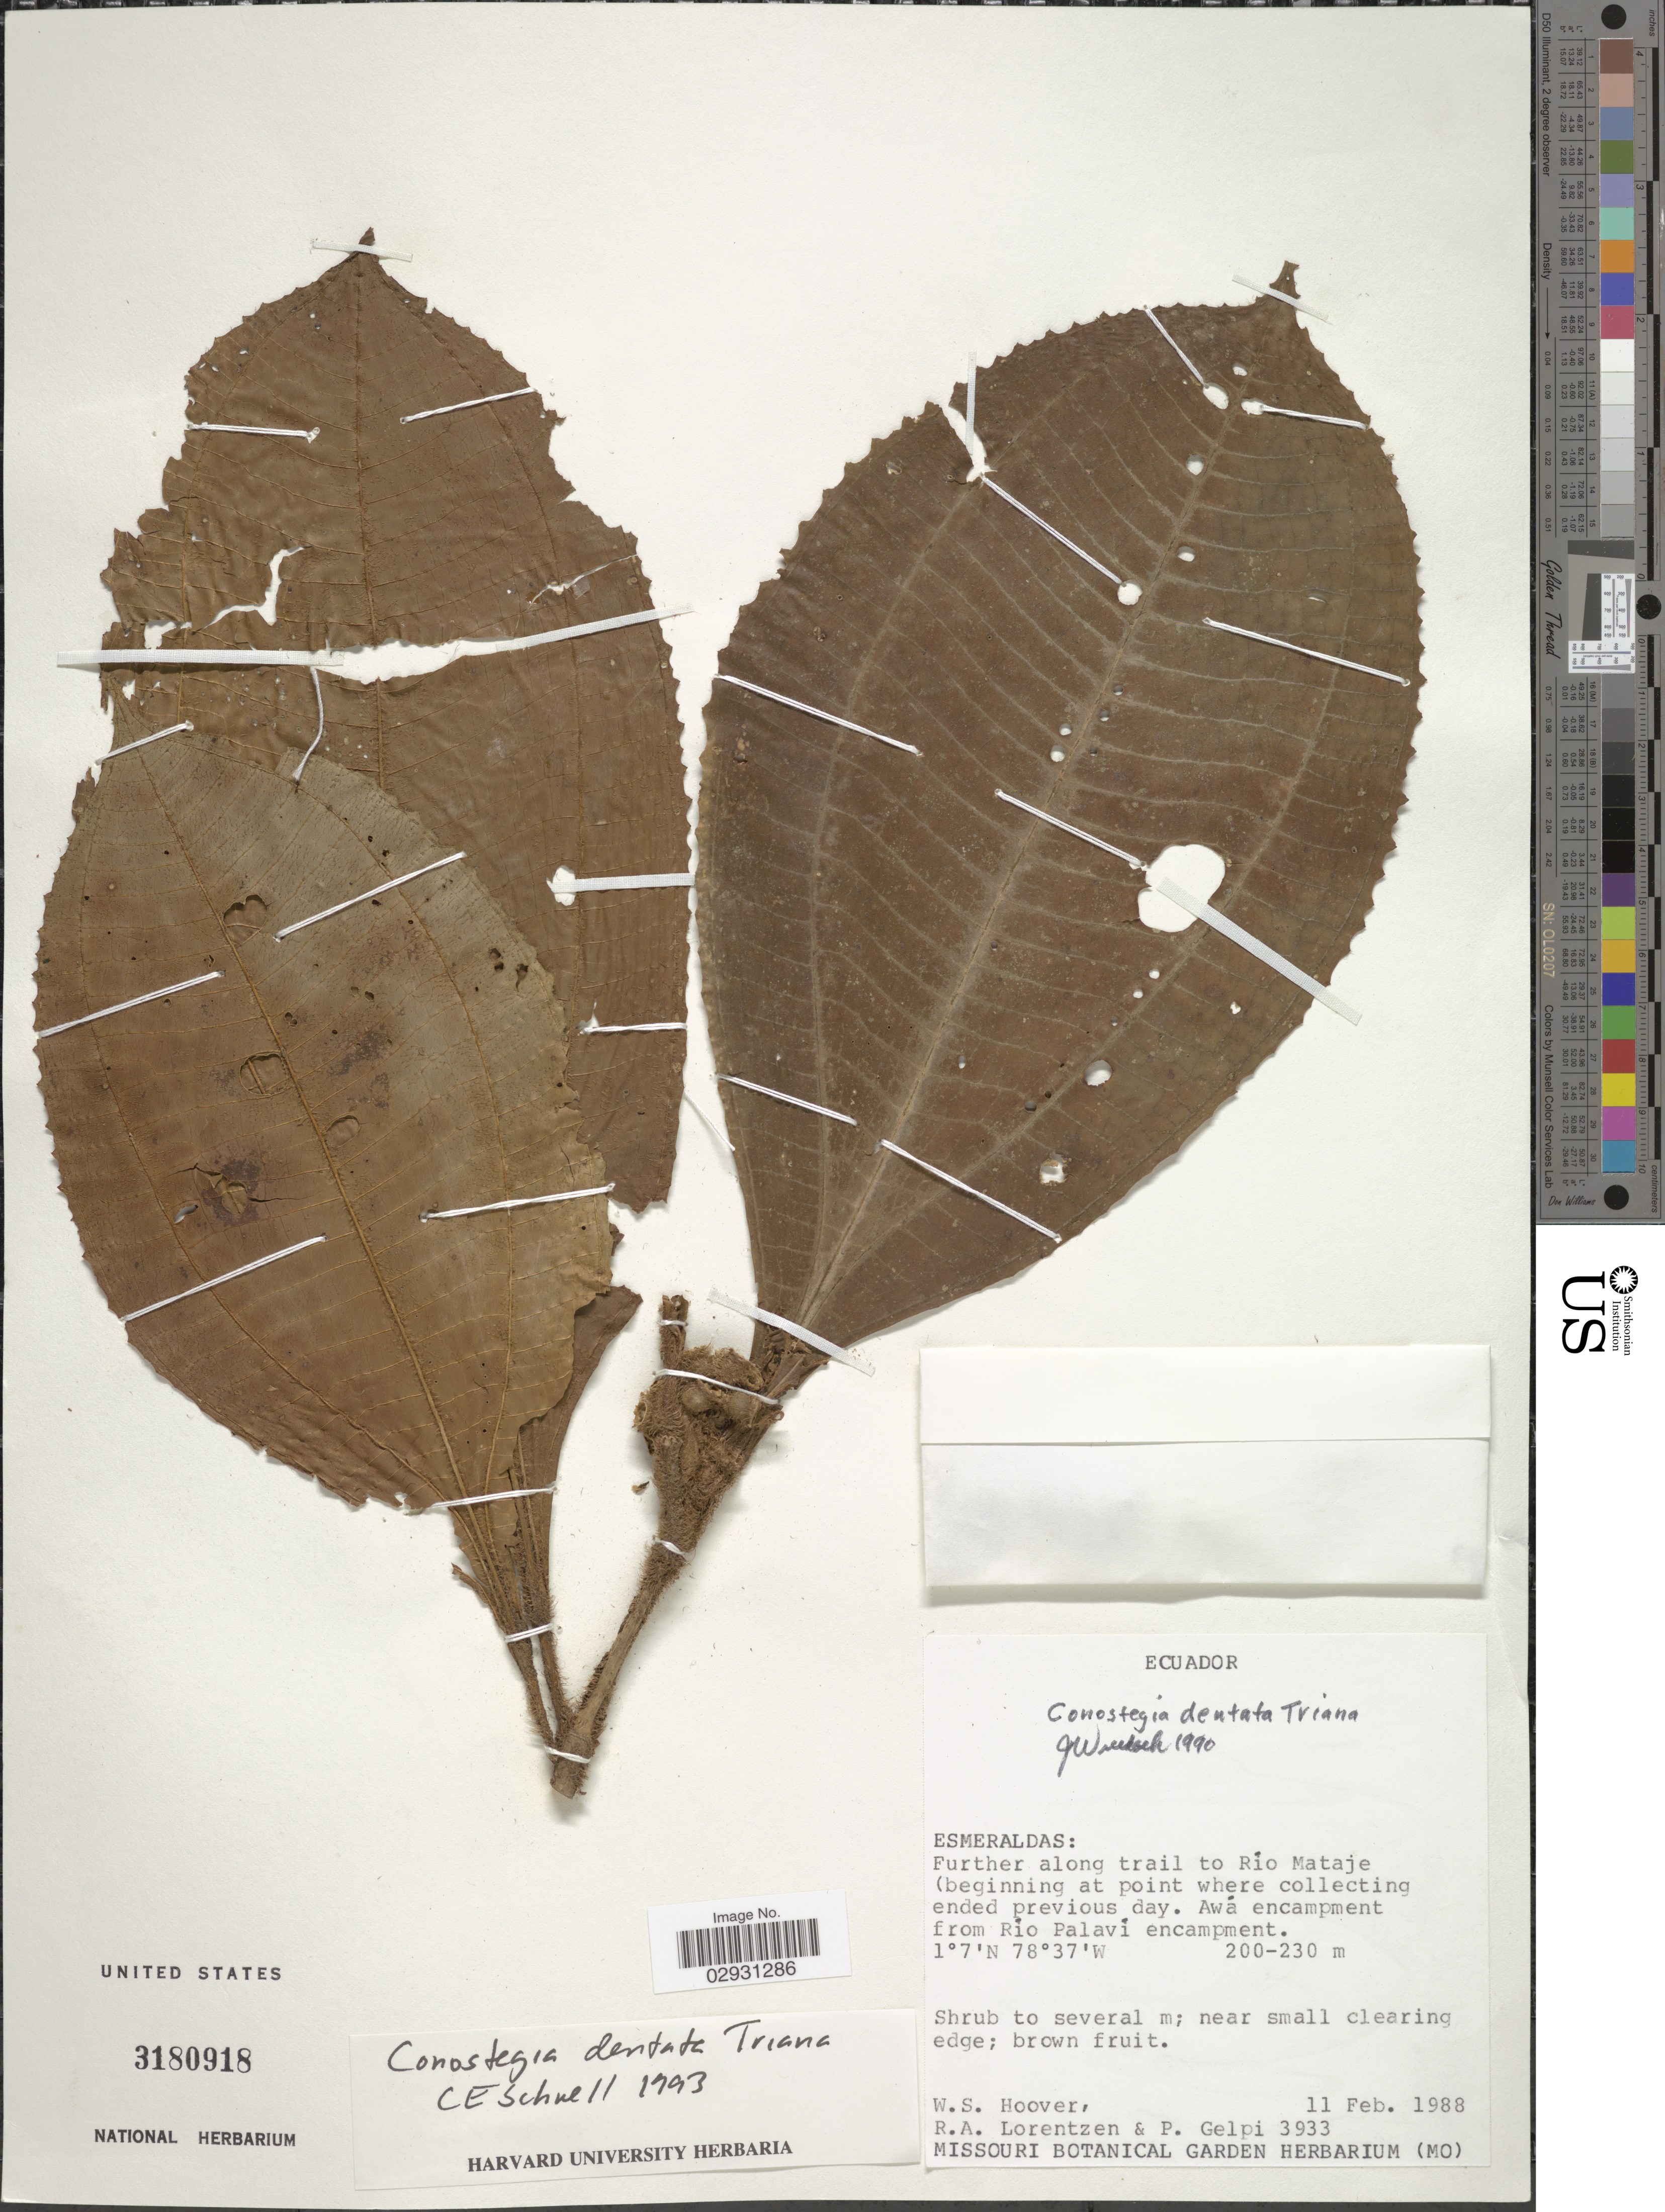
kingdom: Plantae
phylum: Tracheophyta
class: Magnoliopsida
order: Myrtales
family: Melastomataceae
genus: Conostegia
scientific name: Conostegia dentata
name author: Triana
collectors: W. S. Hoover, R. Lorentzen & P. Gelpi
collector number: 3933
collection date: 1988-02-11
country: Ecuador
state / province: Esmeraldas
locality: Further along trail to Río Mataje (beginning at point where collecting ended previous day. Awá encampment from Río Palaví encampment.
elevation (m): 200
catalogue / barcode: US 3180918